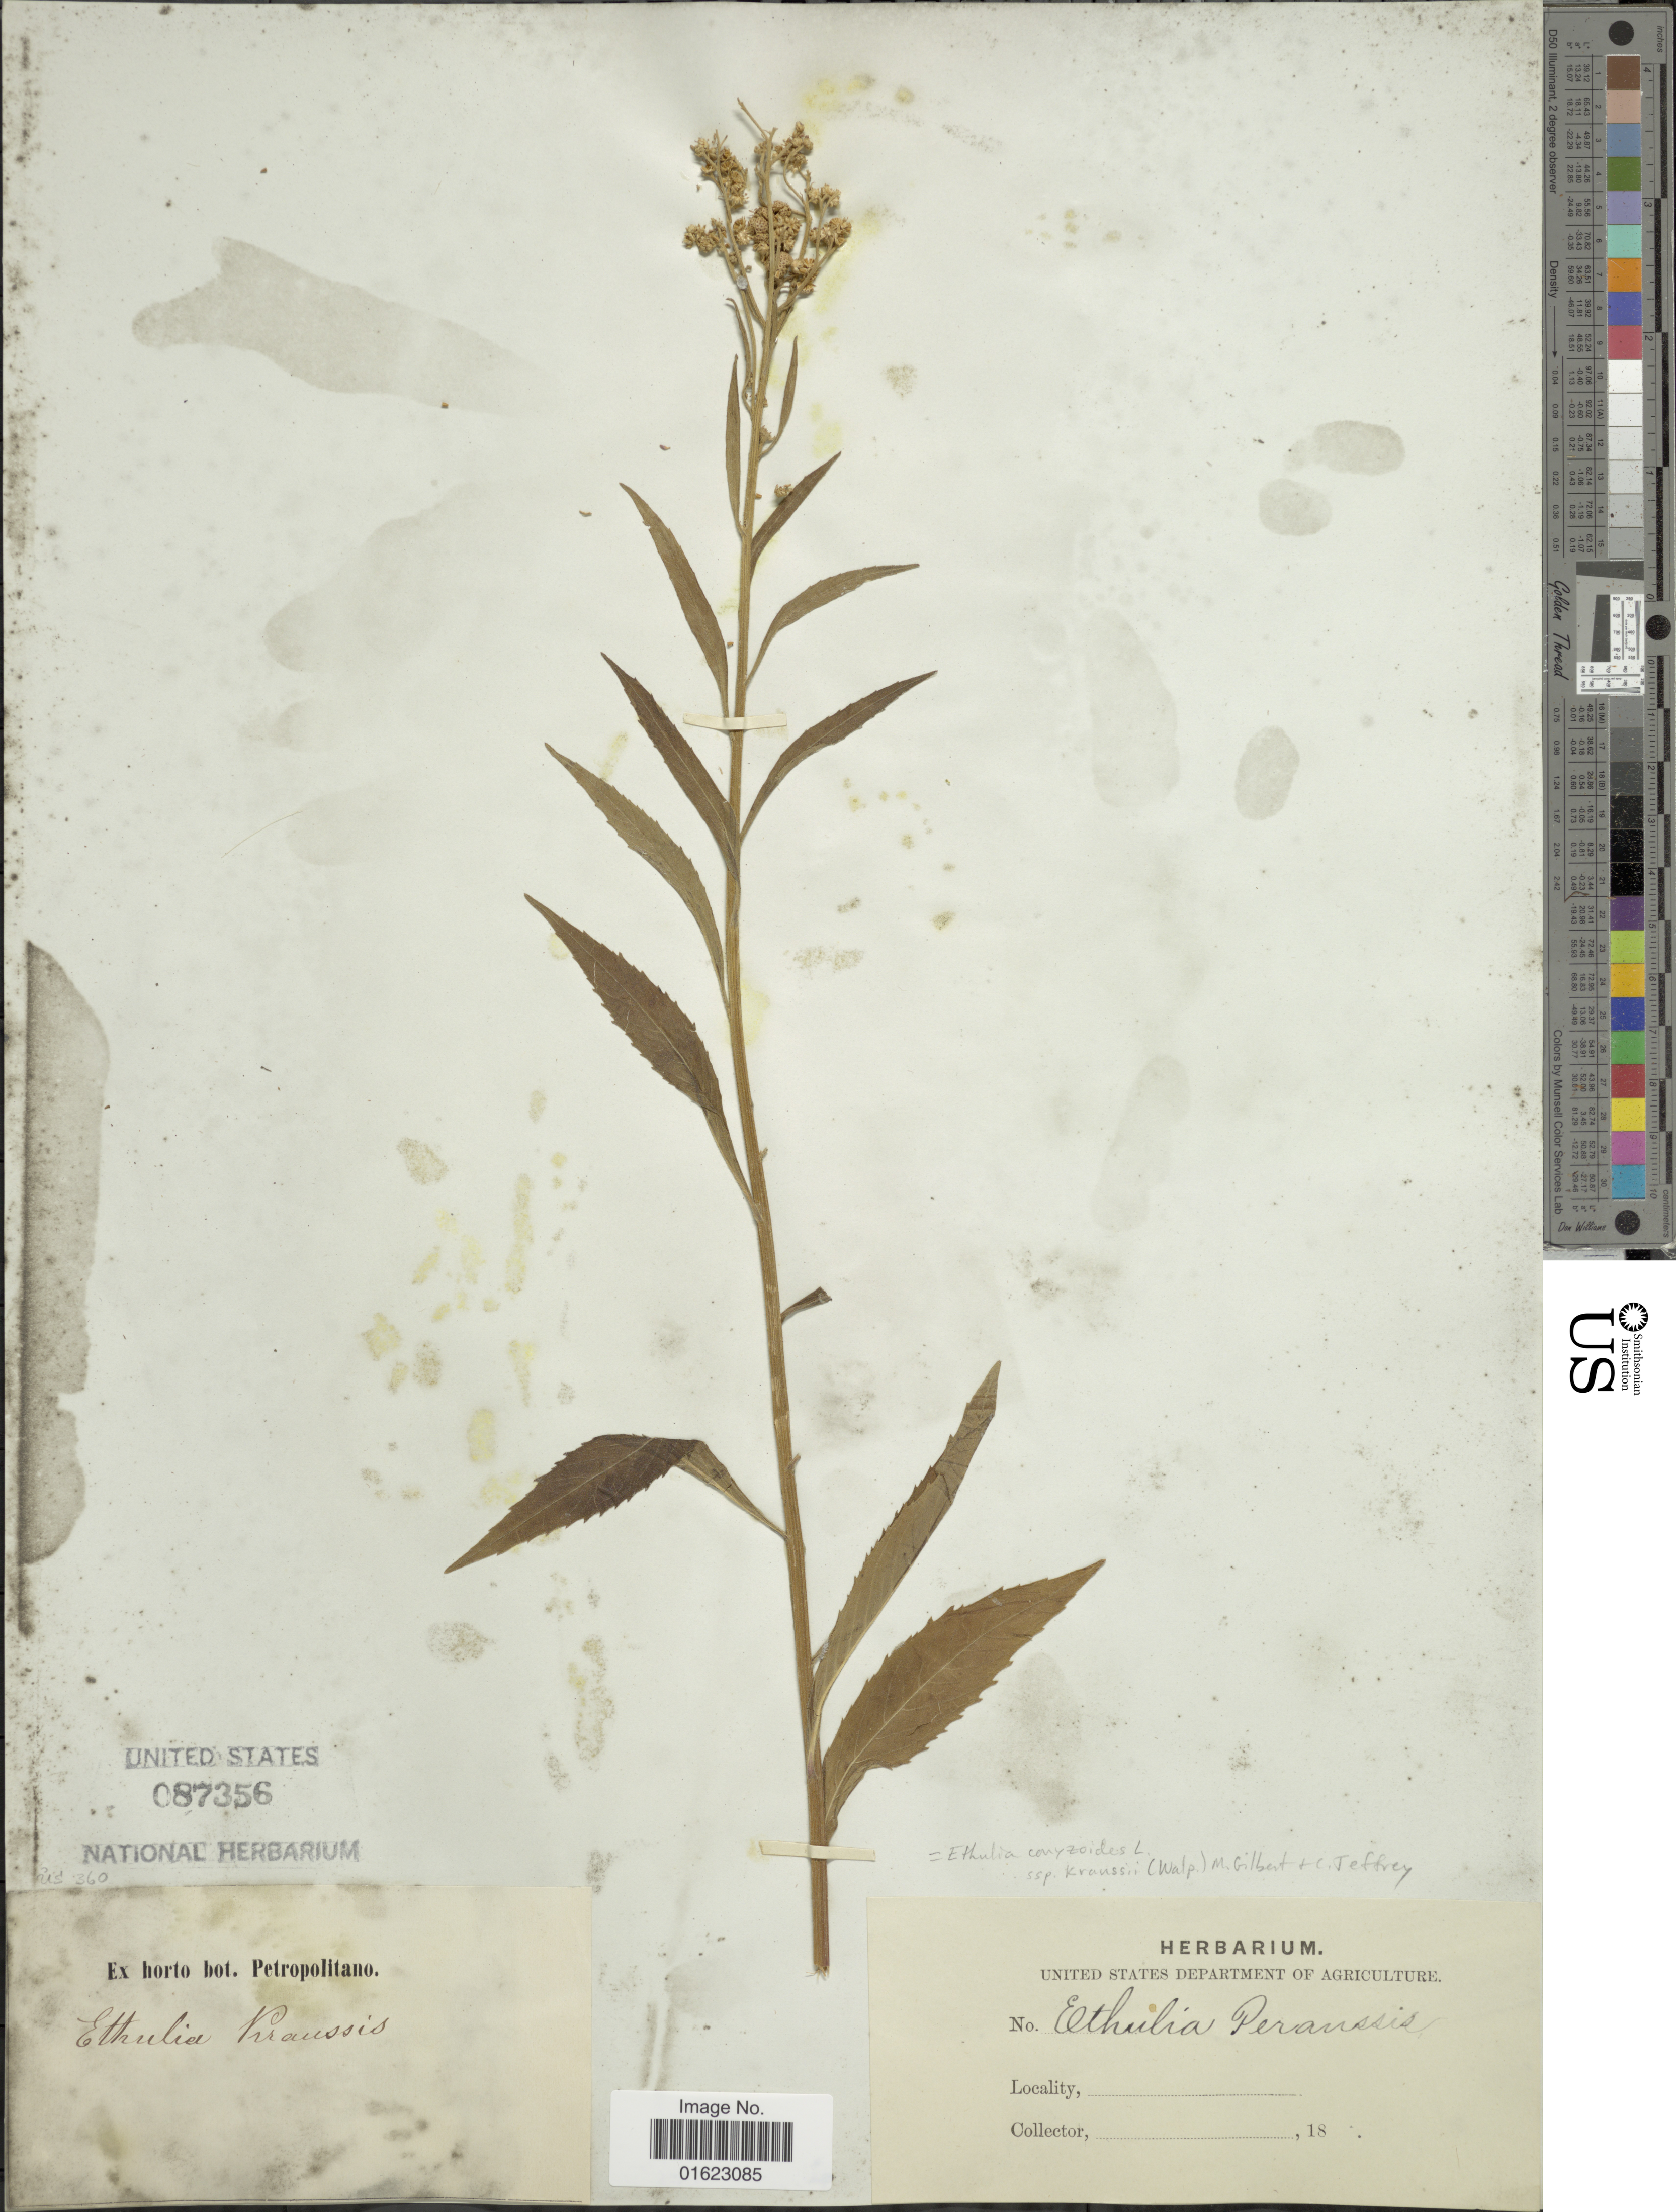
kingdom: Plantae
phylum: Tracheophyta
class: Magnoliopsida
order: Asterales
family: Asteraceae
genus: Ethulia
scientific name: Ethulia conyzoides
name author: L. f.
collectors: United States Department of Agriculture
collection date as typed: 18